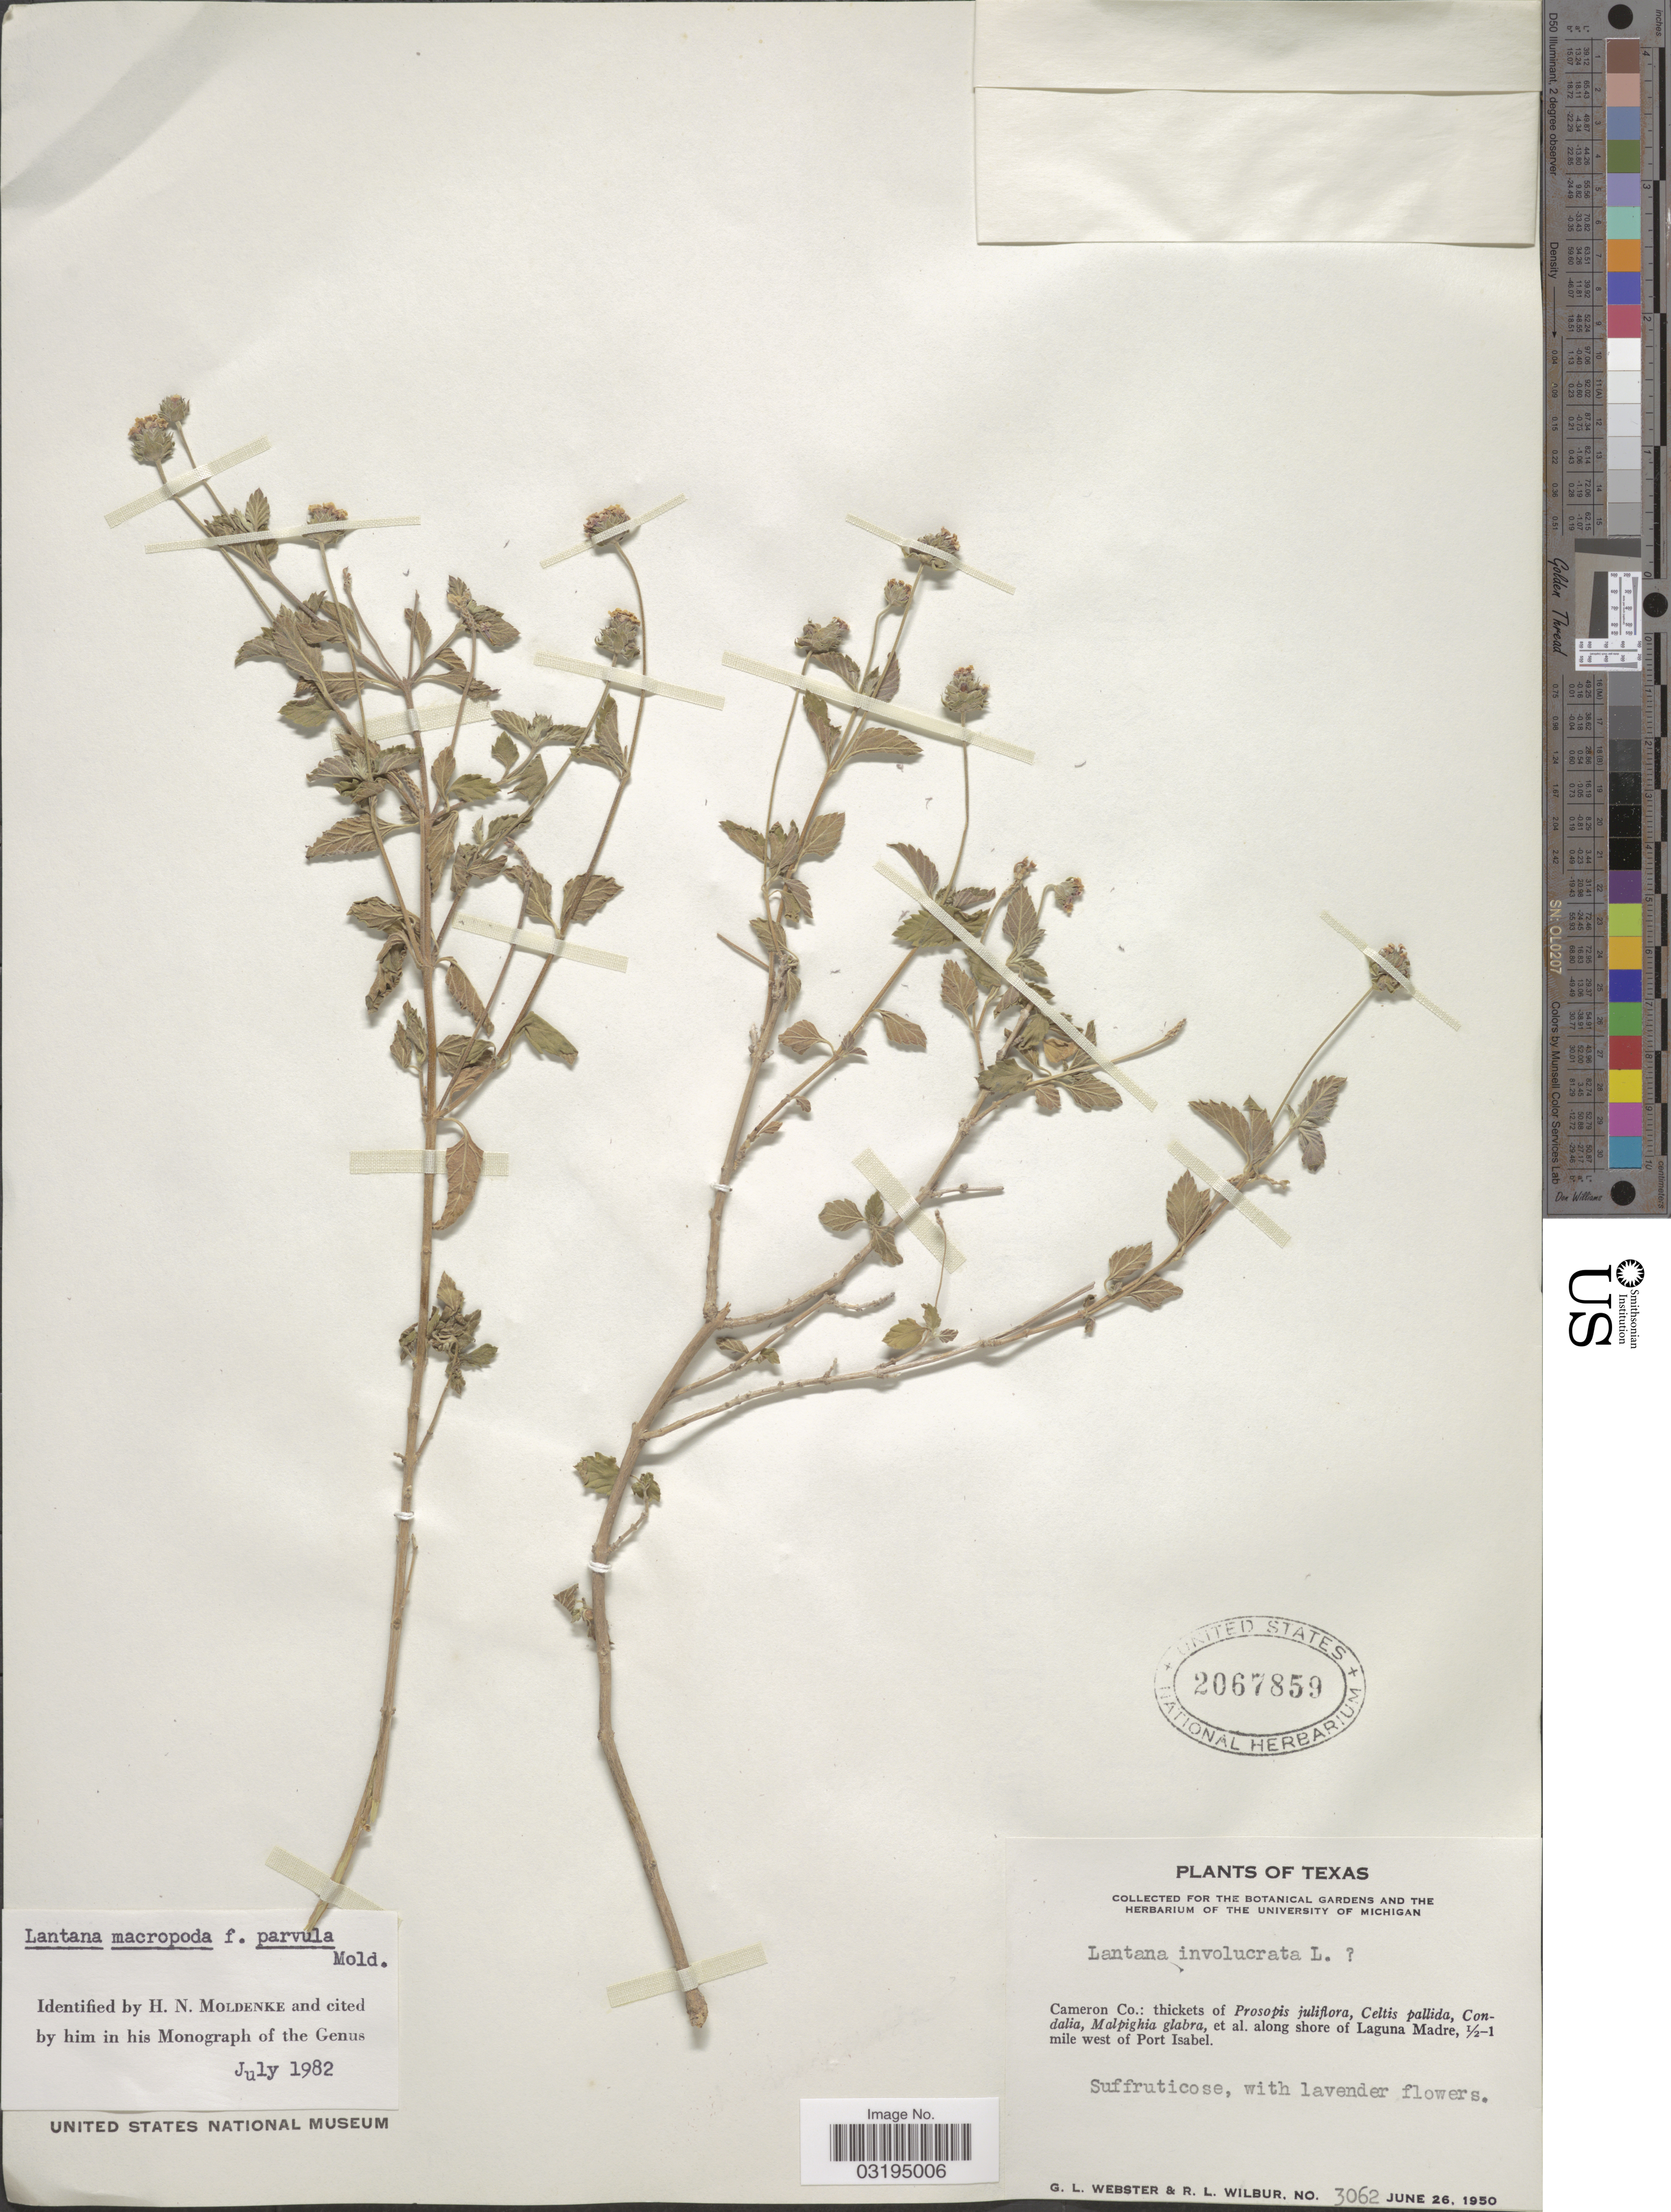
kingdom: Plantae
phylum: Tracheophyta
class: Magnoliopsida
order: Lamiales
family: Verbenaceae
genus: Lantana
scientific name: Lantana macropoda f. parvula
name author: Moldenke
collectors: G. L. Webster & R. L. Wilbur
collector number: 3062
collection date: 1950-06-26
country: United States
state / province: Texas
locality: Cameron Co.: along shore of Laguna Madre, ½-1 mile west of Port Isabel.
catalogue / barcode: US 2067859